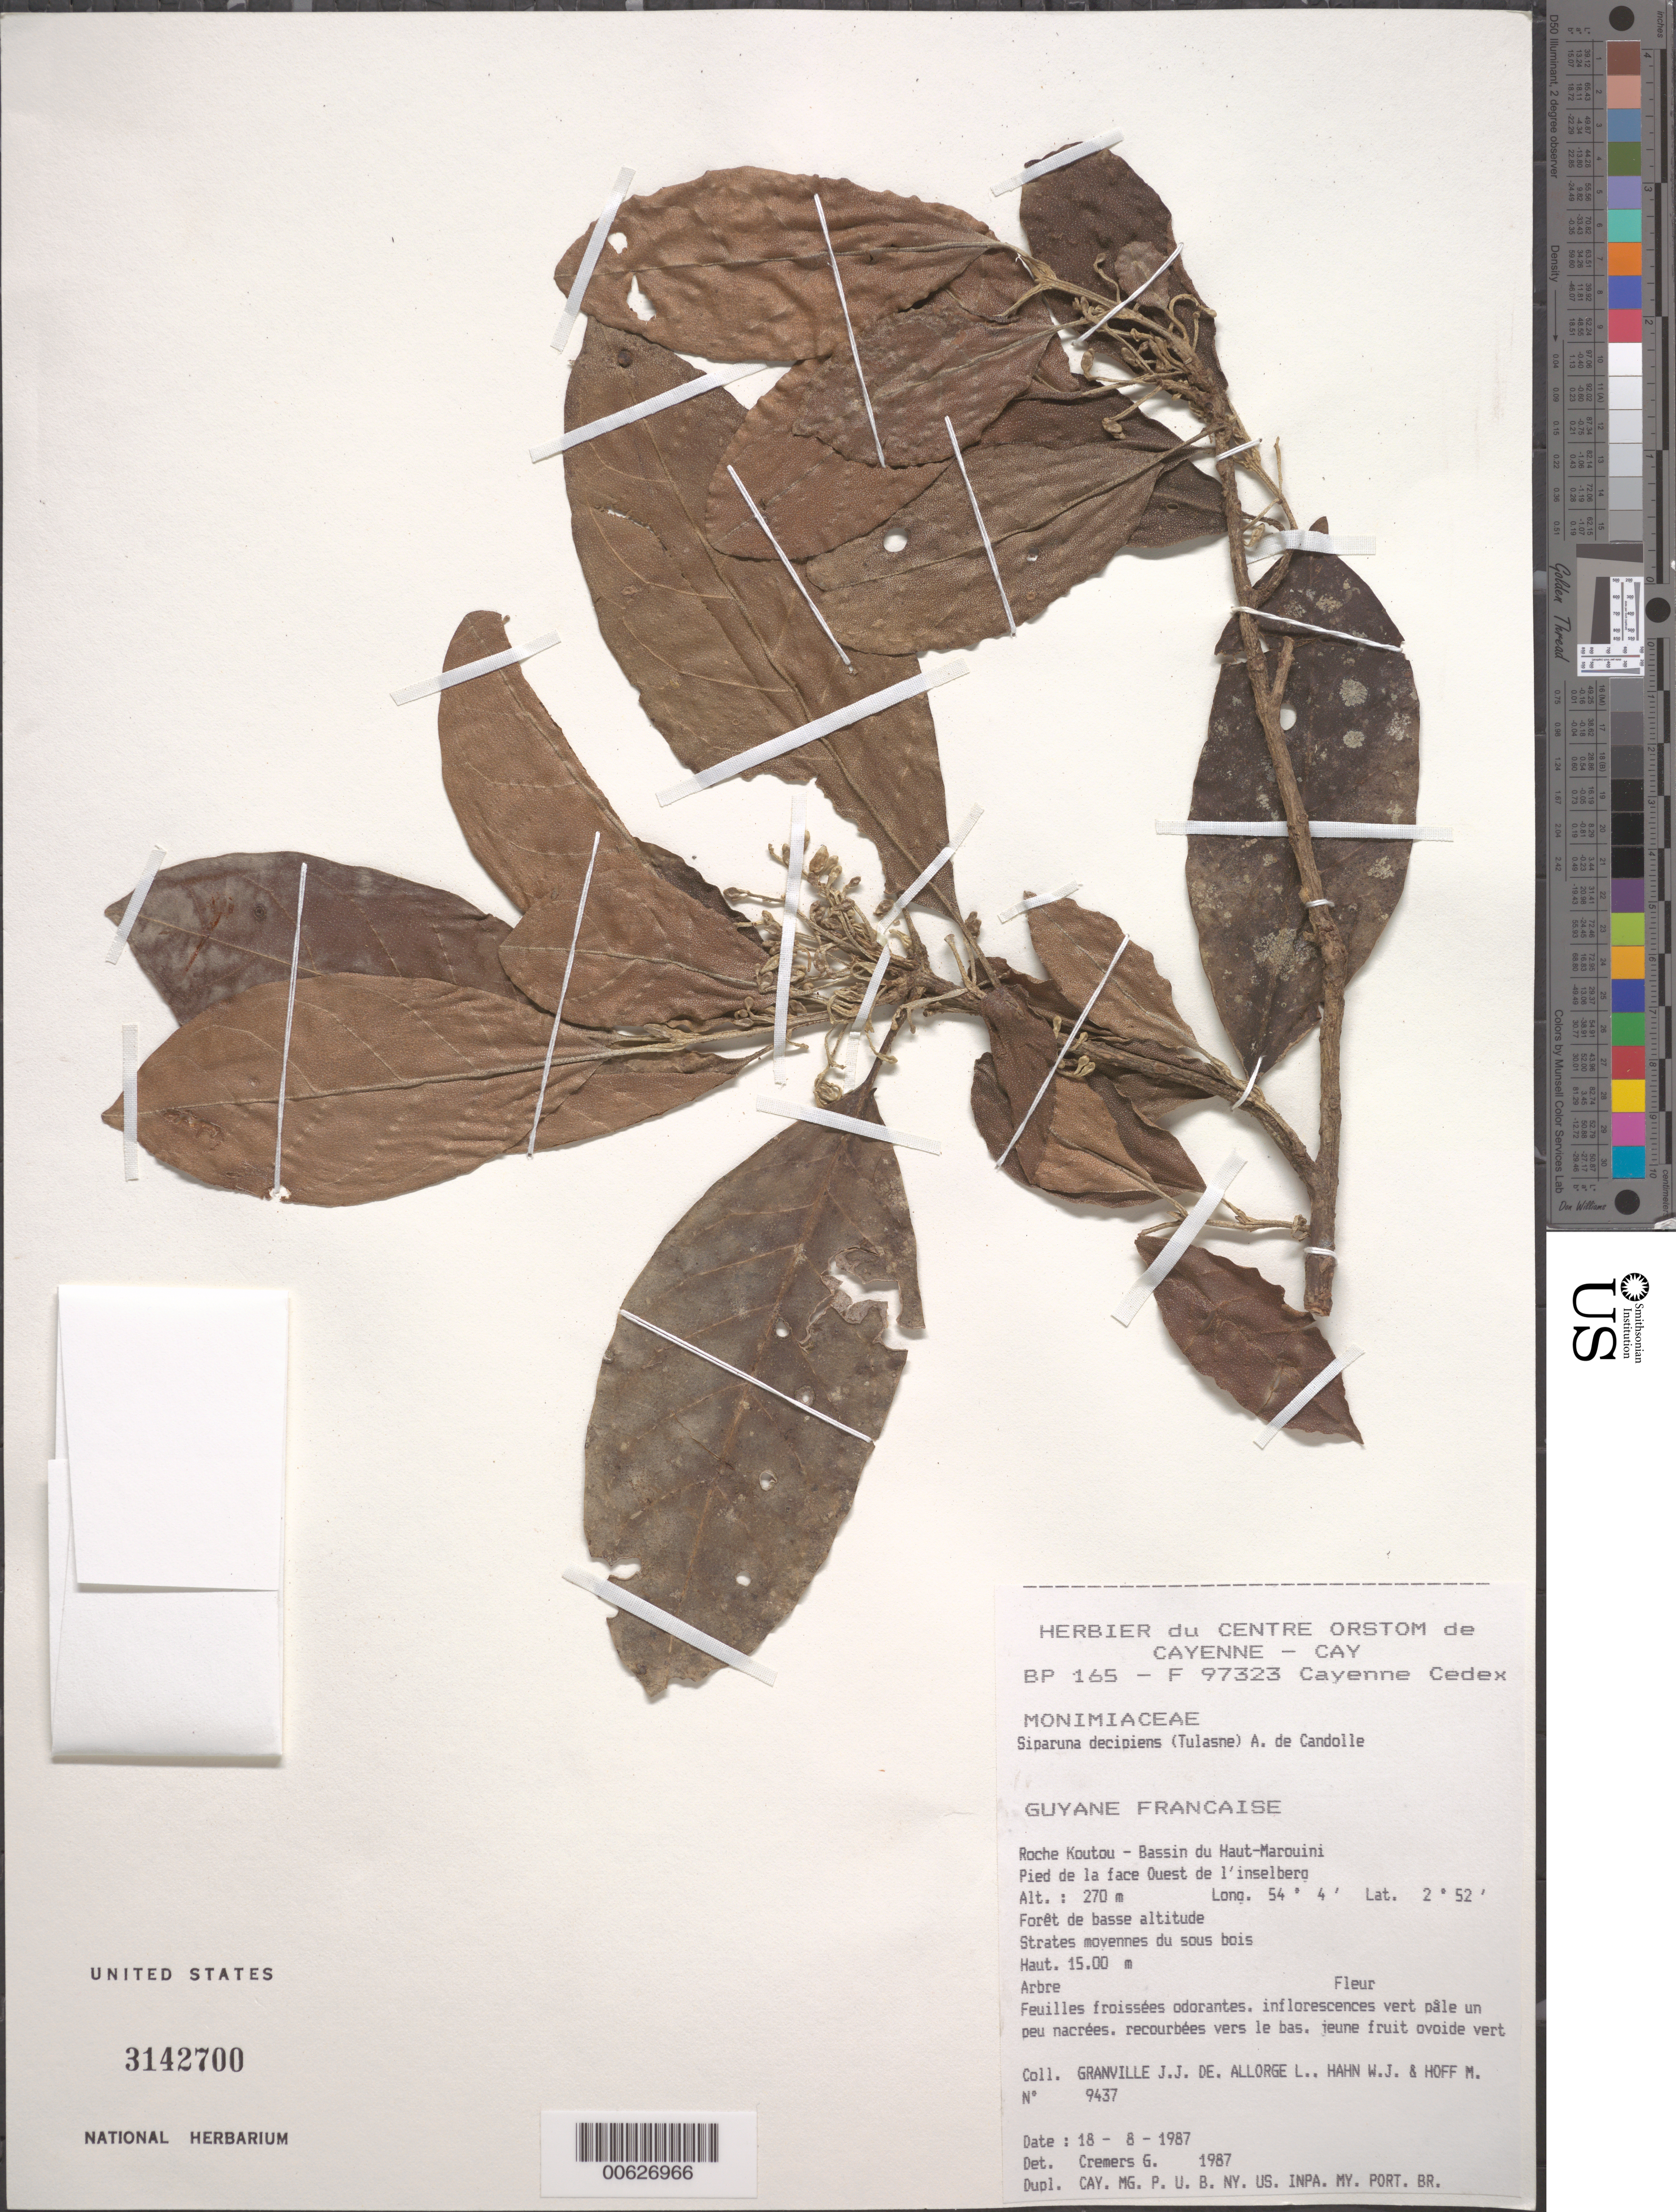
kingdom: Plantae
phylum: Tracheophyta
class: Magnoliopsida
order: Laurales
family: Siparunaceae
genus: Siparuna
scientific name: Siparuna decipiens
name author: (Tul.) A. DC.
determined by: Cremers, Georges A.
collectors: J.-J. de Granville, L. Allorge, W. J. Hahn & M. Hoff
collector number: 9437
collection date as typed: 18-Aug-87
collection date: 1987-08-18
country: French Guiana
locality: Roche Koutou, Bassin du Haut-Marouini, pied de la face Ouest de l'Inselberg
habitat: Forêt de basse altitude, strates moyennes du sous bois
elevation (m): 270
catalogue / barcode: US 3142700